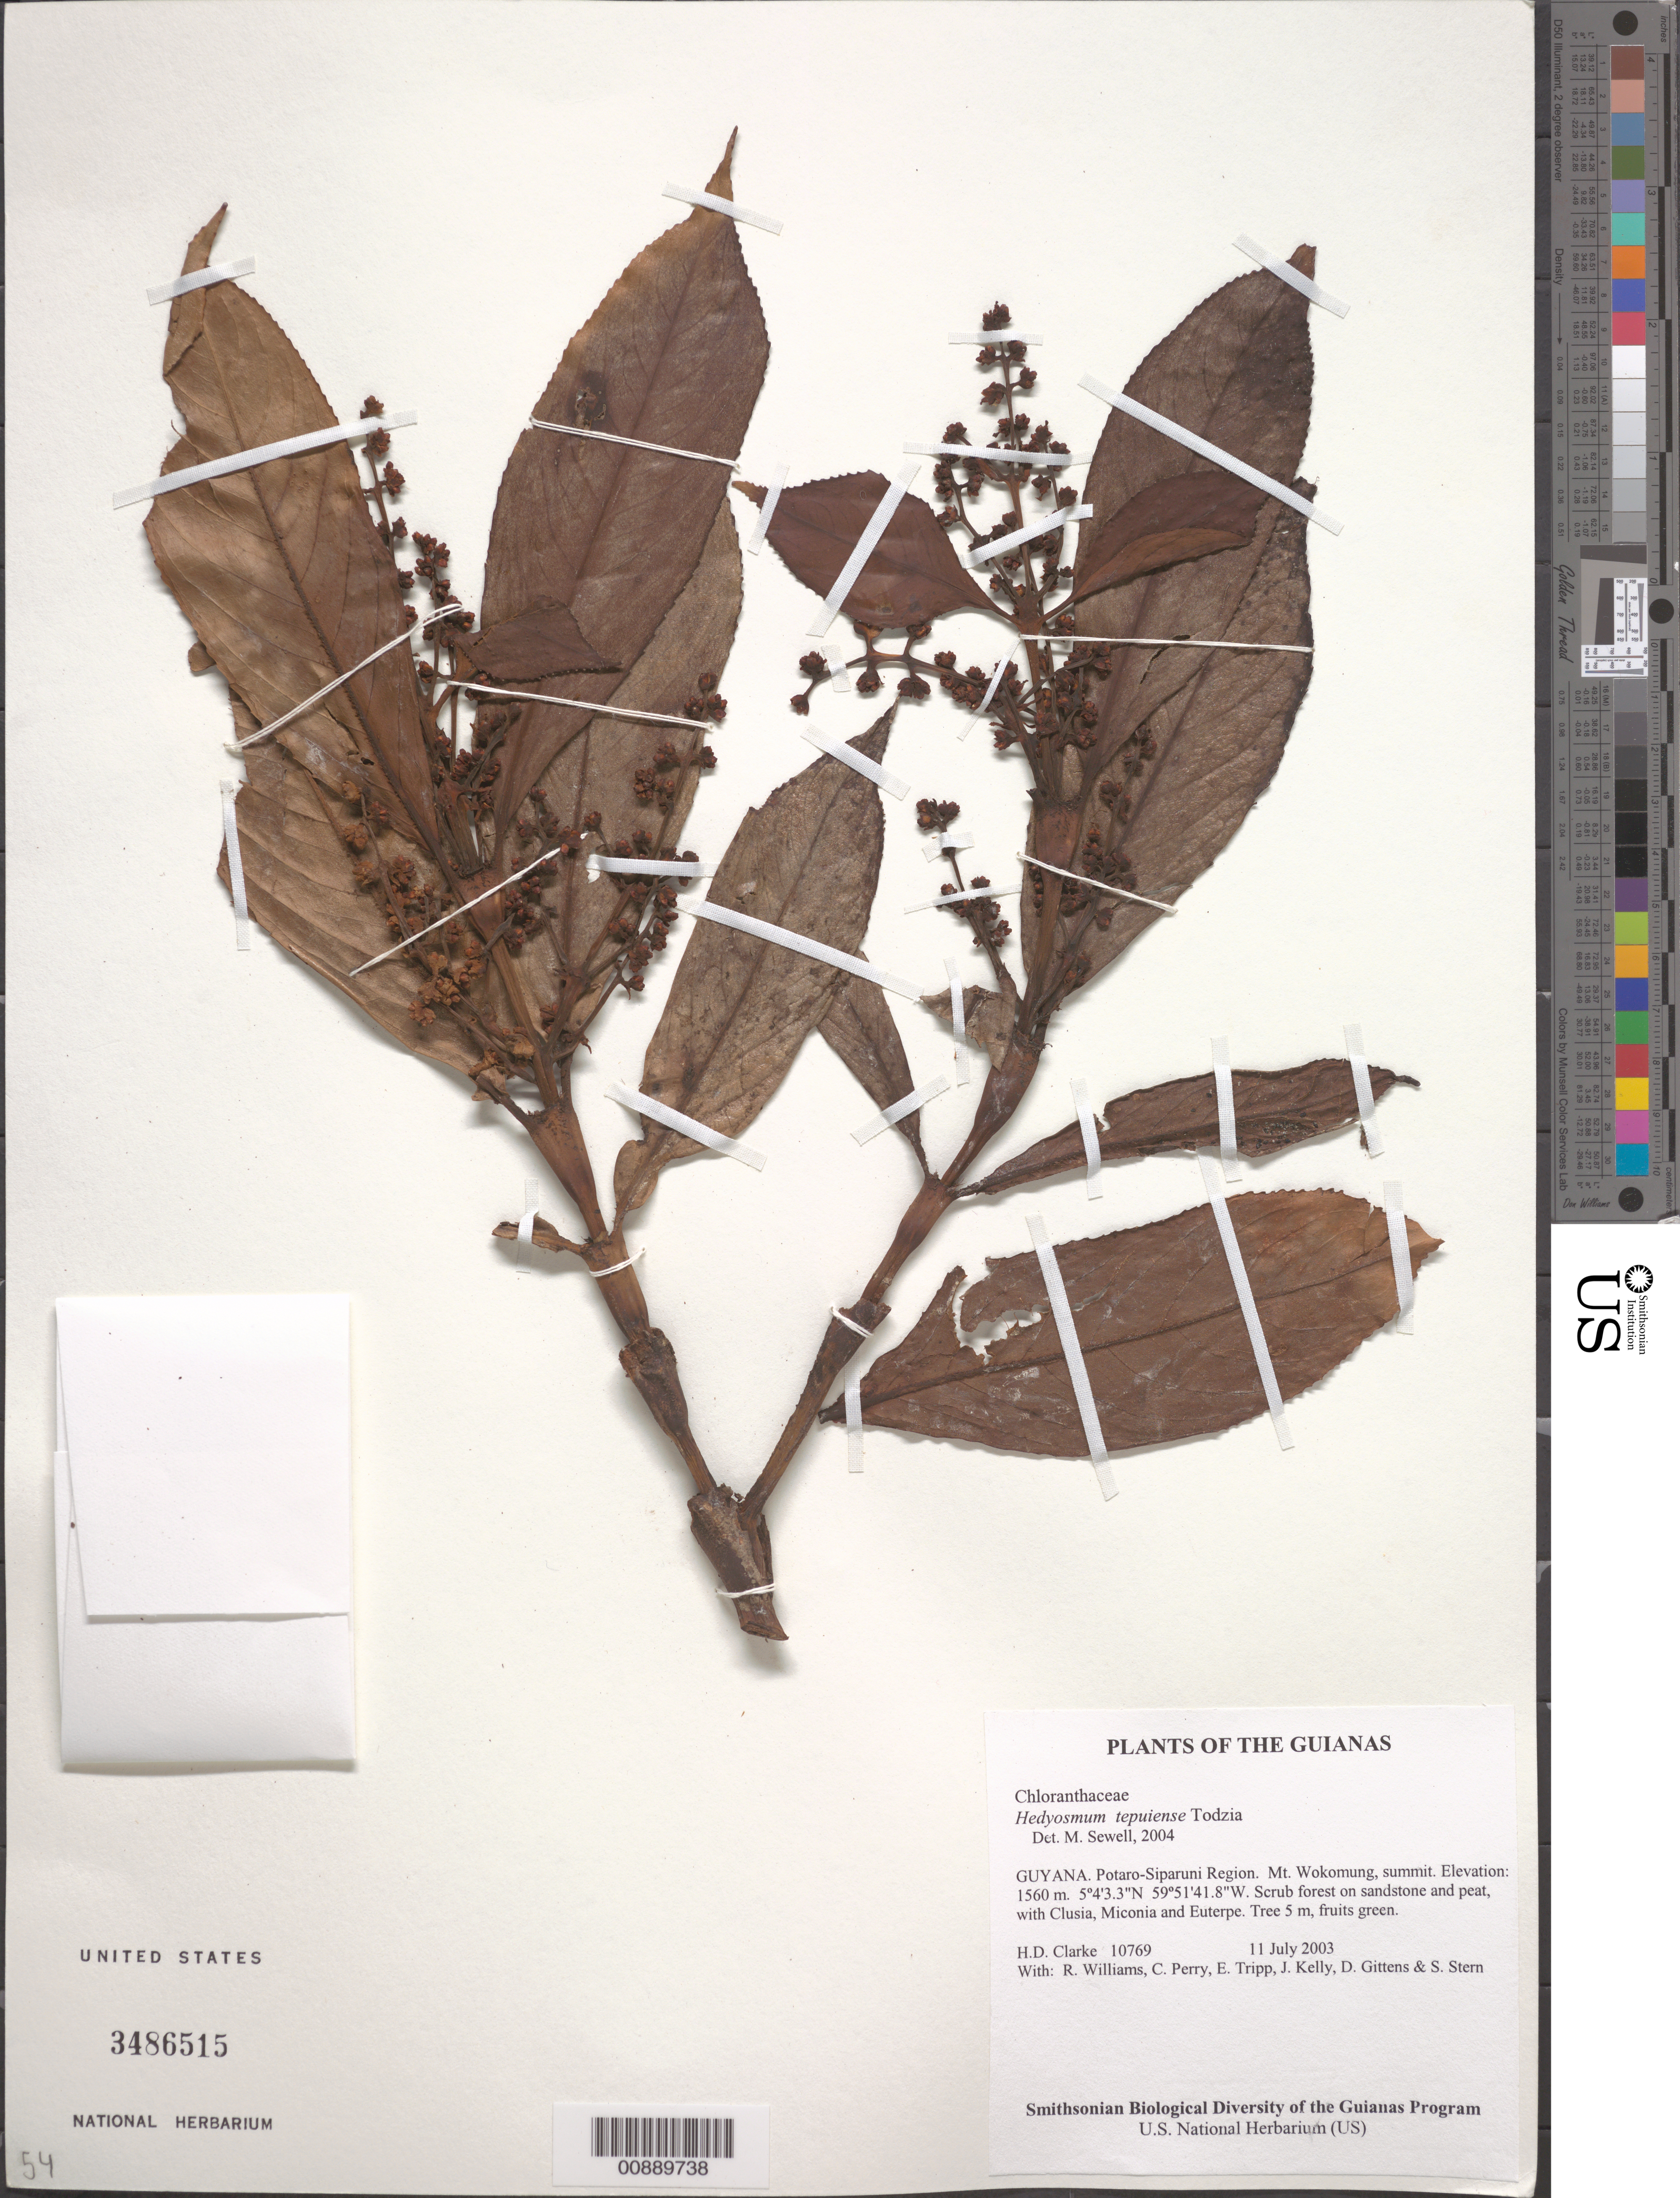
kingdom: Plantae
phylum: Tracheophyta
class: Magnoliopsida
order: Chloranthales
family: Chloranthaceae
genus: Hedyosmum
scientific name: Hedyosmum tepuiense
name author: Todzia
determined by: Sewell, M.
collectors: H. D. Clarke, R. Williams, C. Perry, E. Tripp, J. Kelly, D. Gittens & S. R. Stern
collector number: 10769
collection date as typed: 11 July 2003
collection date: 2003-07-11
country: Guyana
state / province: Potaro-Siparuni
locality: Mt. Wokomung, summit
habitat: Scrub forest on sandstone and peat, with Clusia, Miconia and Euterpe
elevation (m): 1560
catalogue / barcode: US 3486515